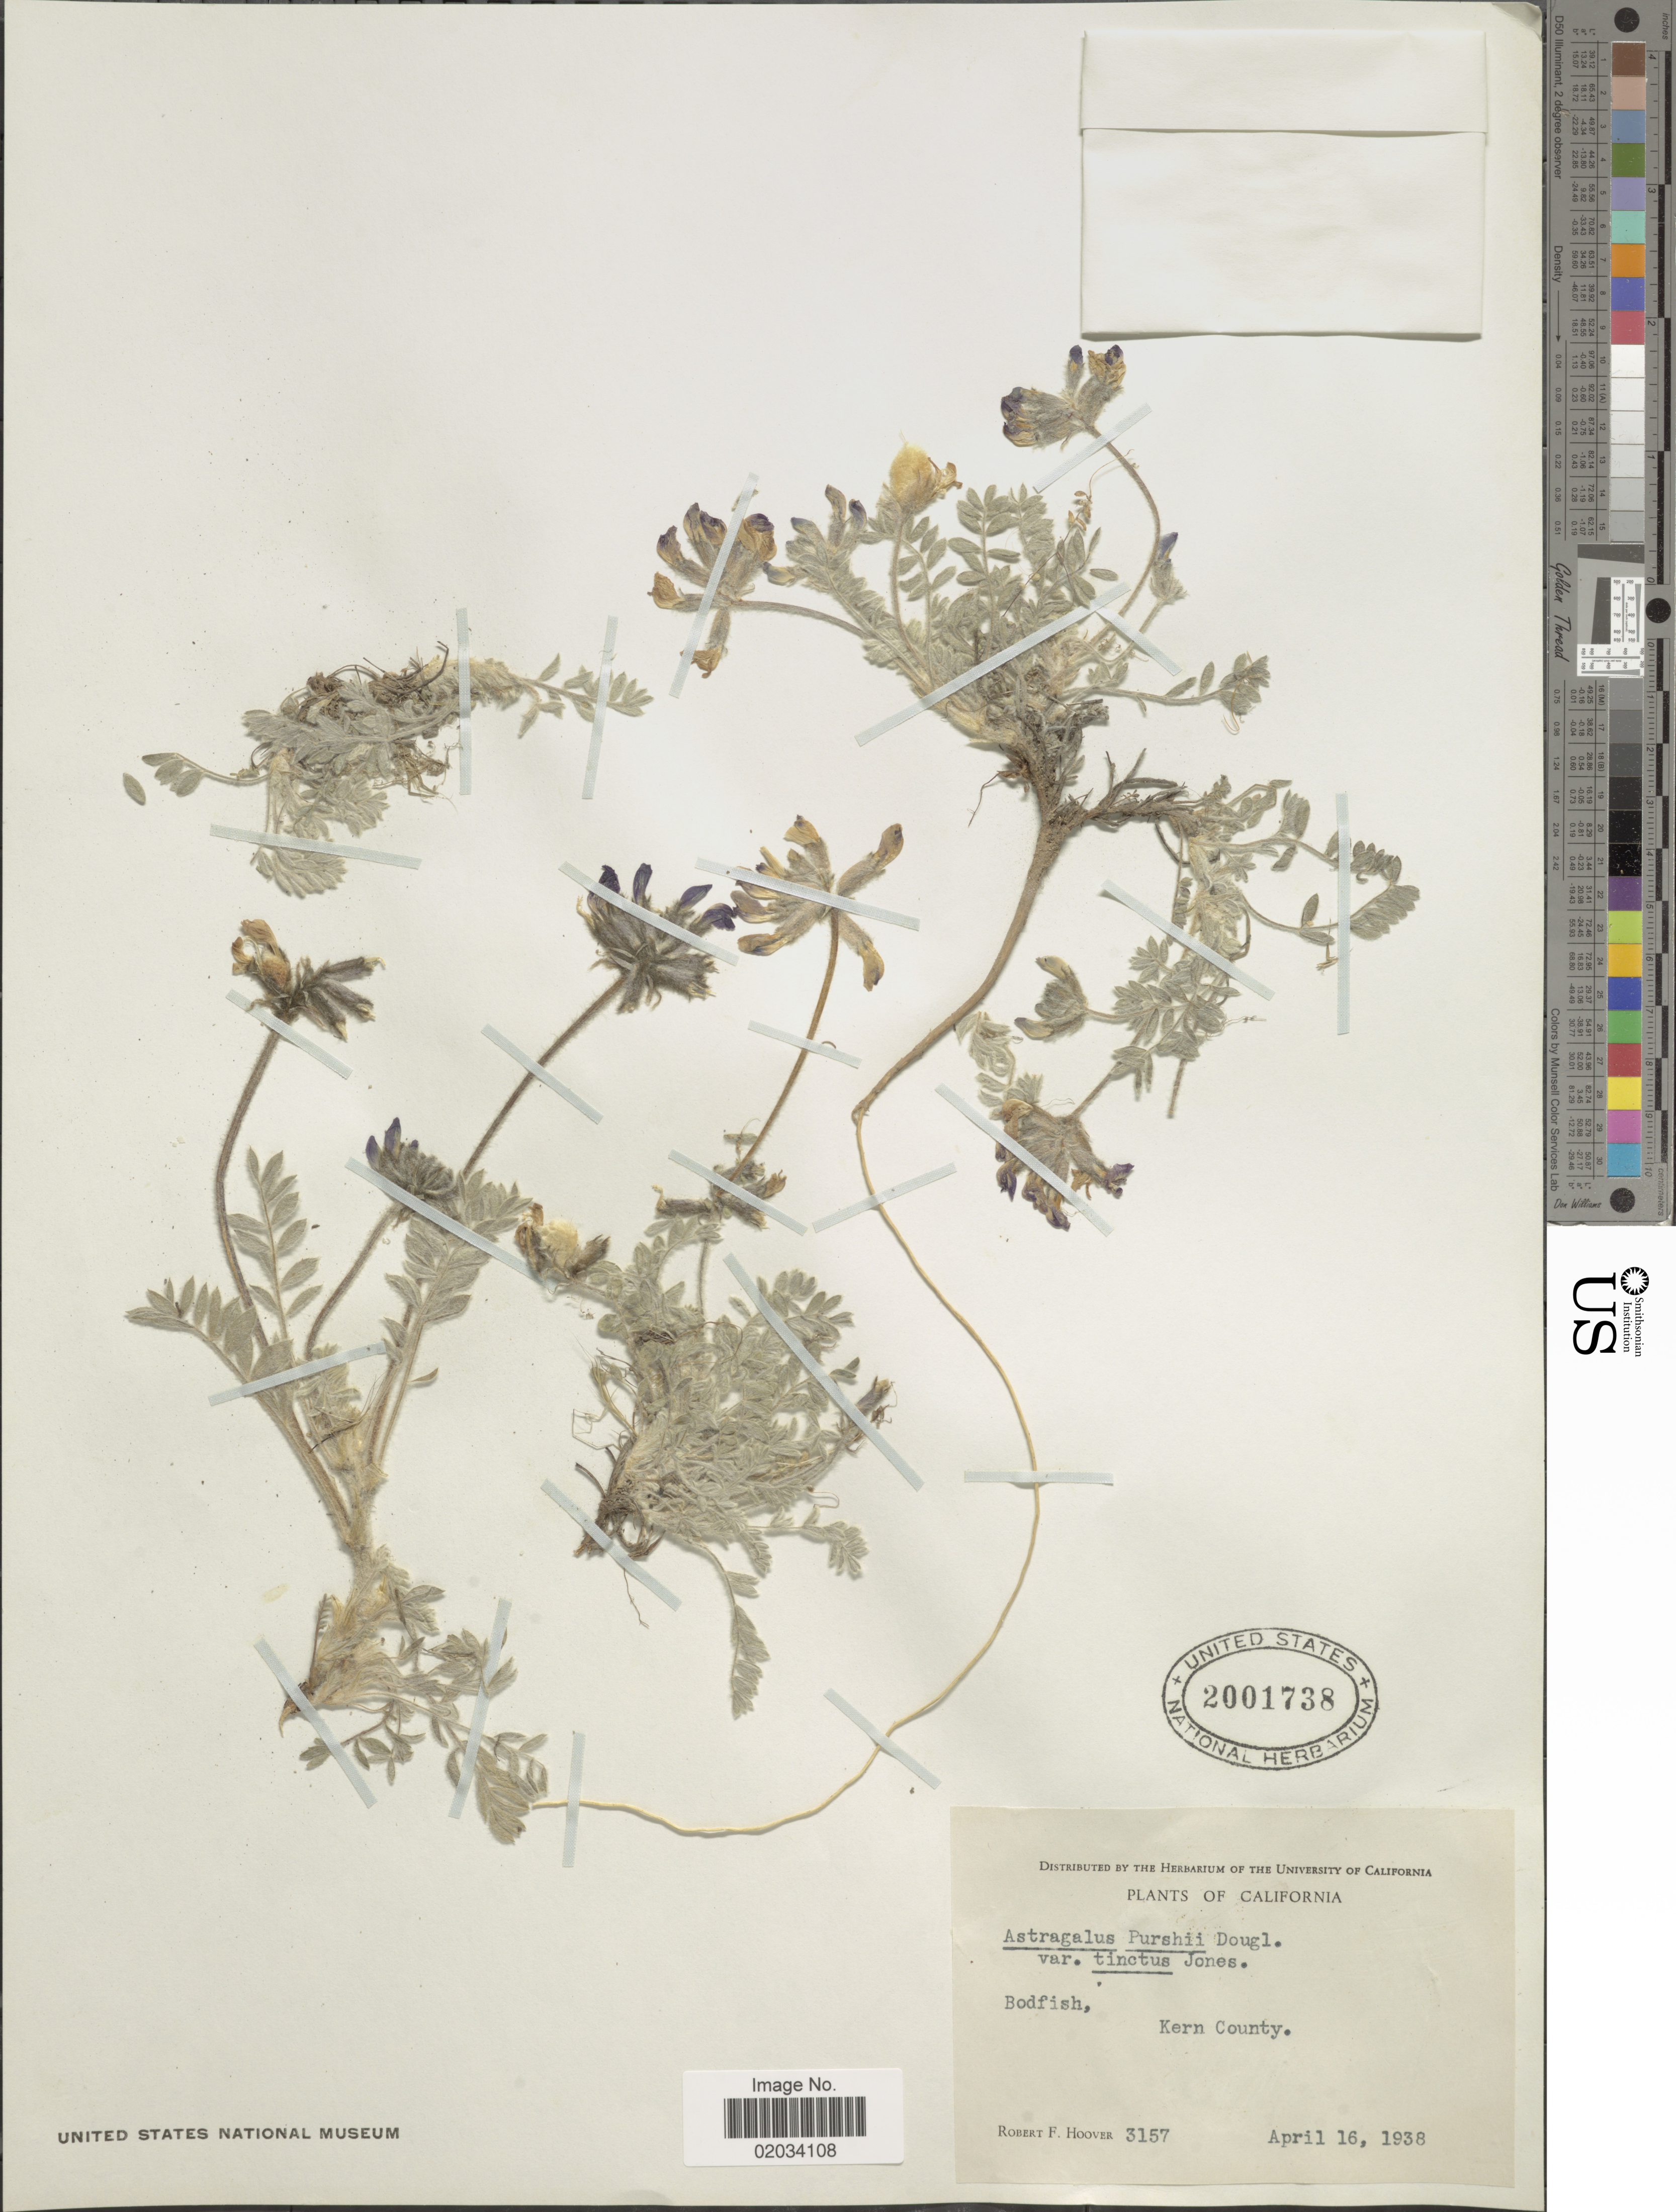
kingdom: Plantae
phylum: Tracheophyta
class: Magnoliopsida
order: Fabales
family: Fabaceae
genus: Astragalus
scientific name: Astragalus purshii var. tinctus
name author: M.E. Jones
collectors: R. F. Hoover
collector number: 3157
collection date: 1938-04-16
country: United States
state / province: California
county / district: Kern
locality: Bodfish, Kern County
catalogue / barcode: US 2001738